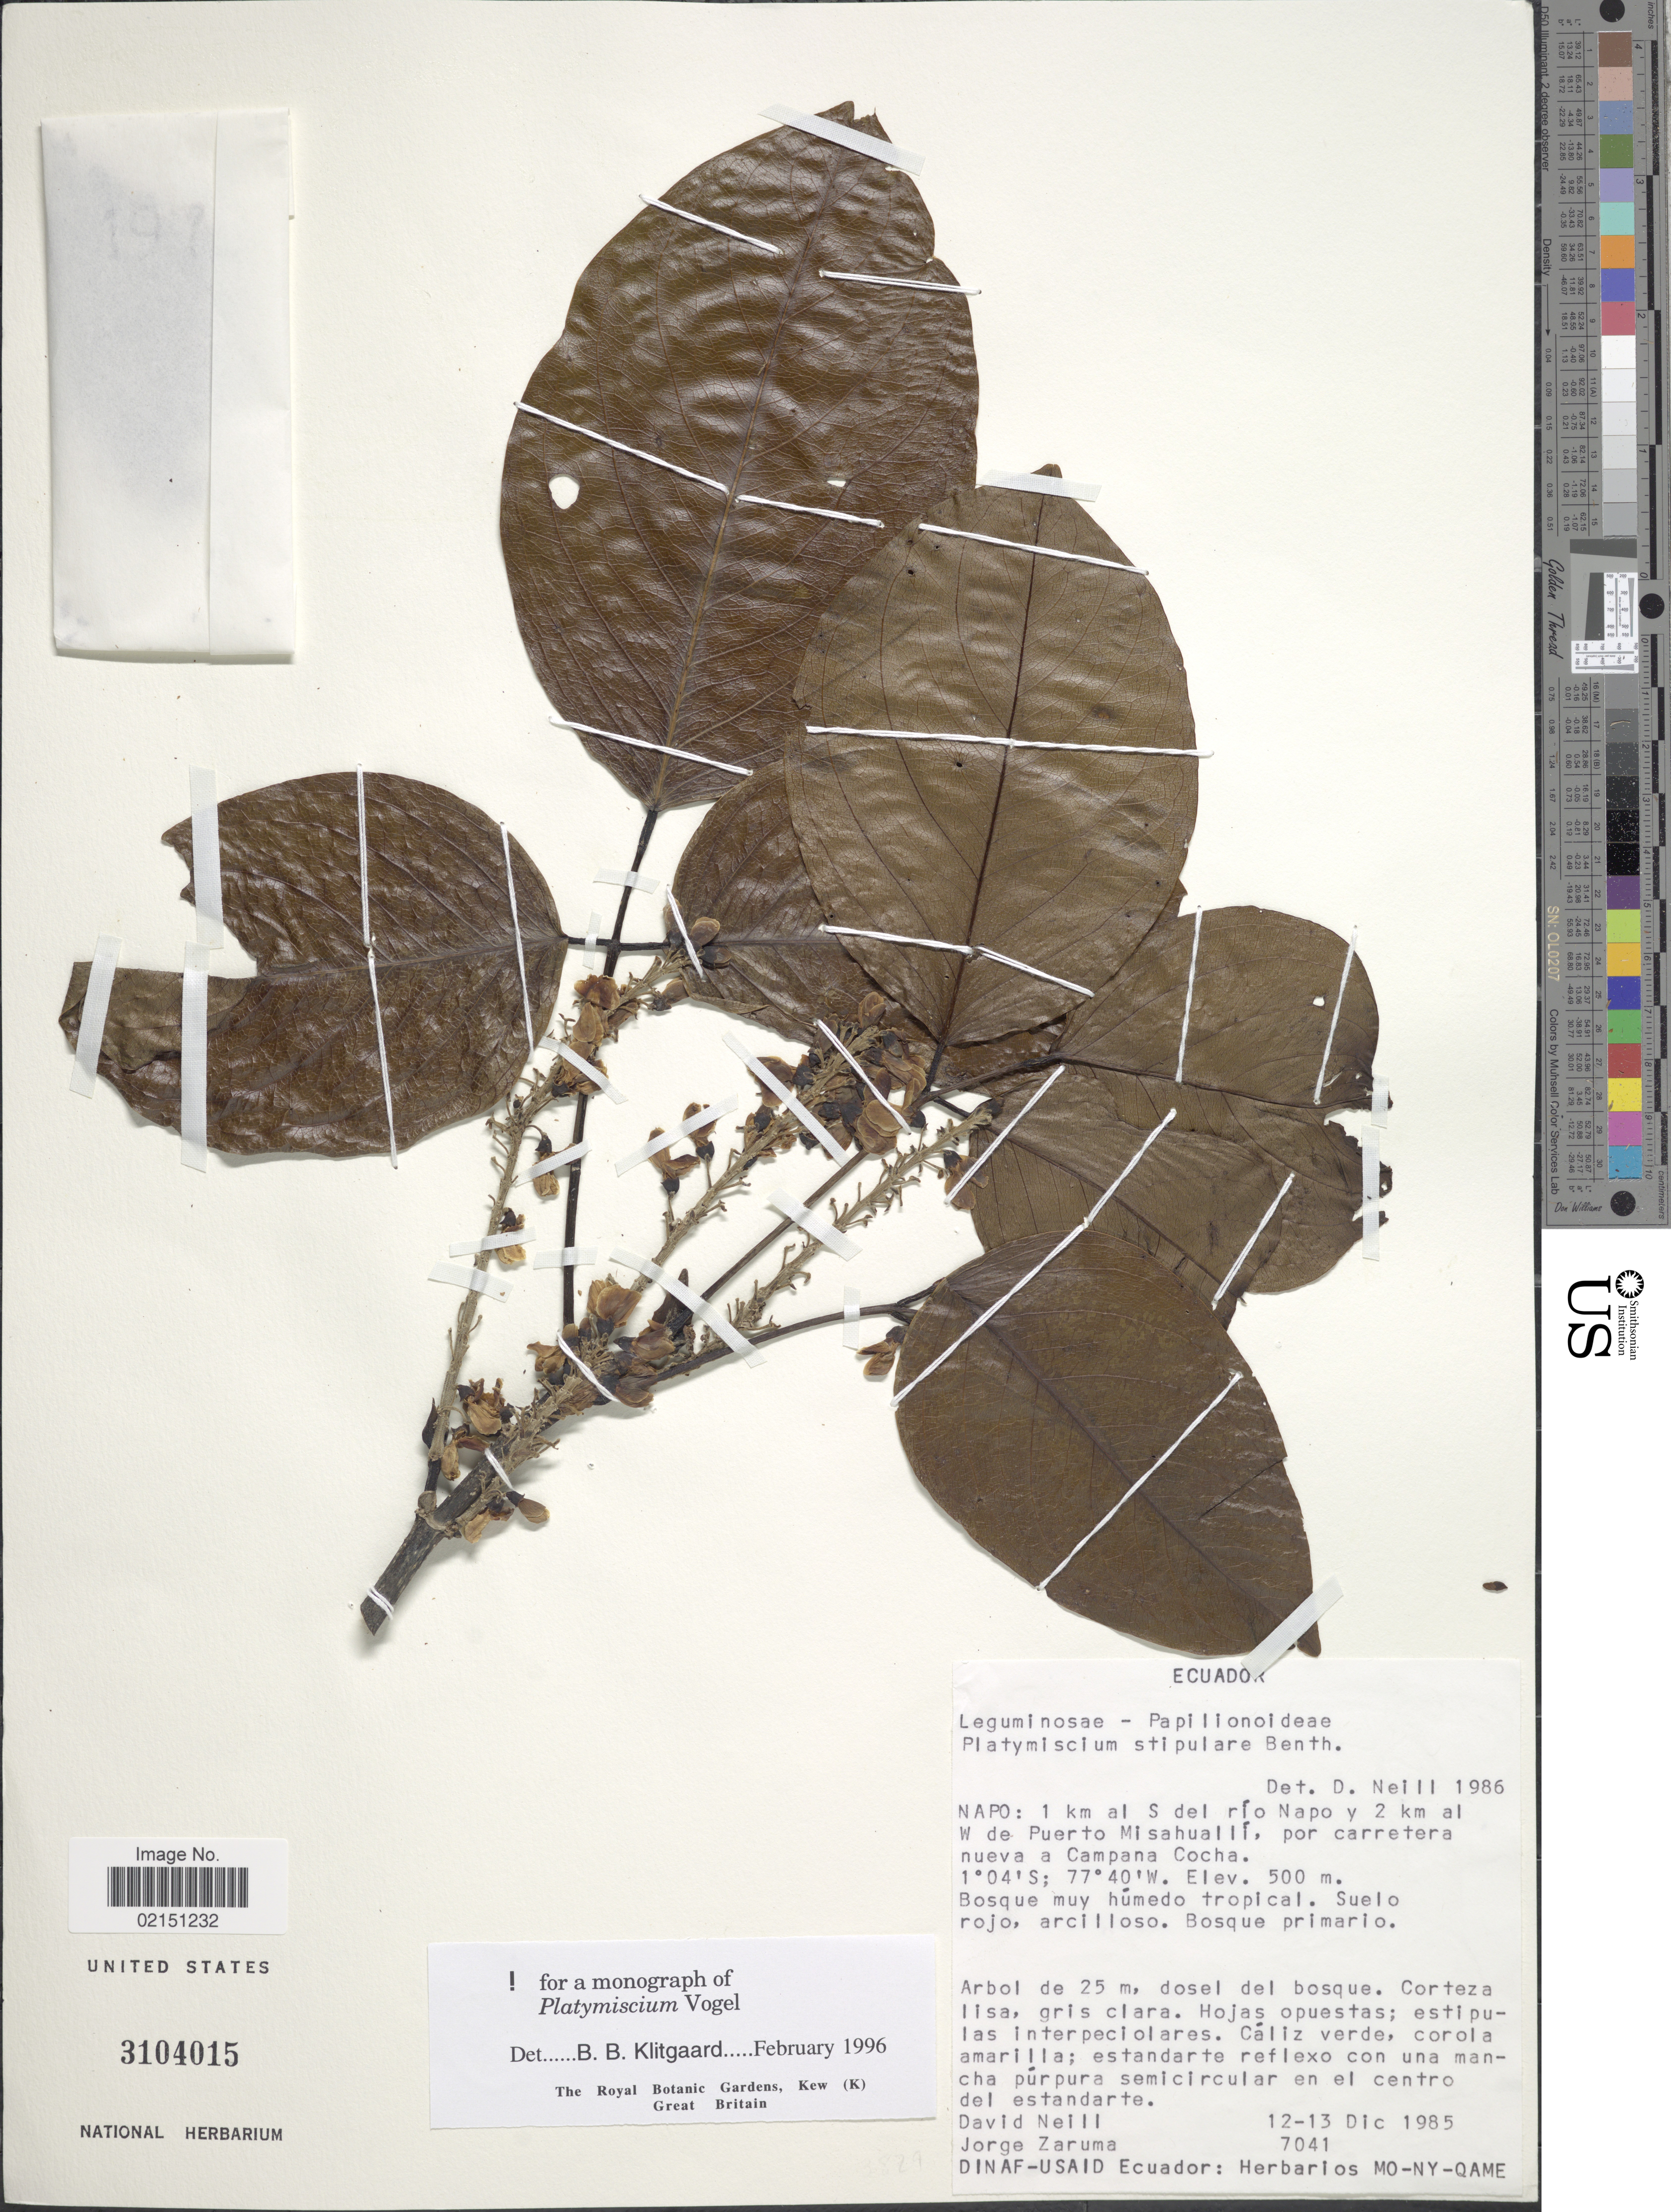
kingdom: Plantae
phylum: Tracheophyta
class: Magnoliopsida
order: Fabales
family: Fabaceae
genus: Platymiscium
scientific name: Platymiscium stipulare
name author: Benth.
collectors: D. A. Neill & J. Zaruma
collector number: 7041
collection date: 1985-12-12/1985-12-13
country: Ecuador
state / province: Napo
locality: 1 km al S del rio Napo y 2 km al W de Puerto Misahualli, por carretera nueva a Campana Cocha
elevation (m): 500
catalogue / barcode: US 3104015